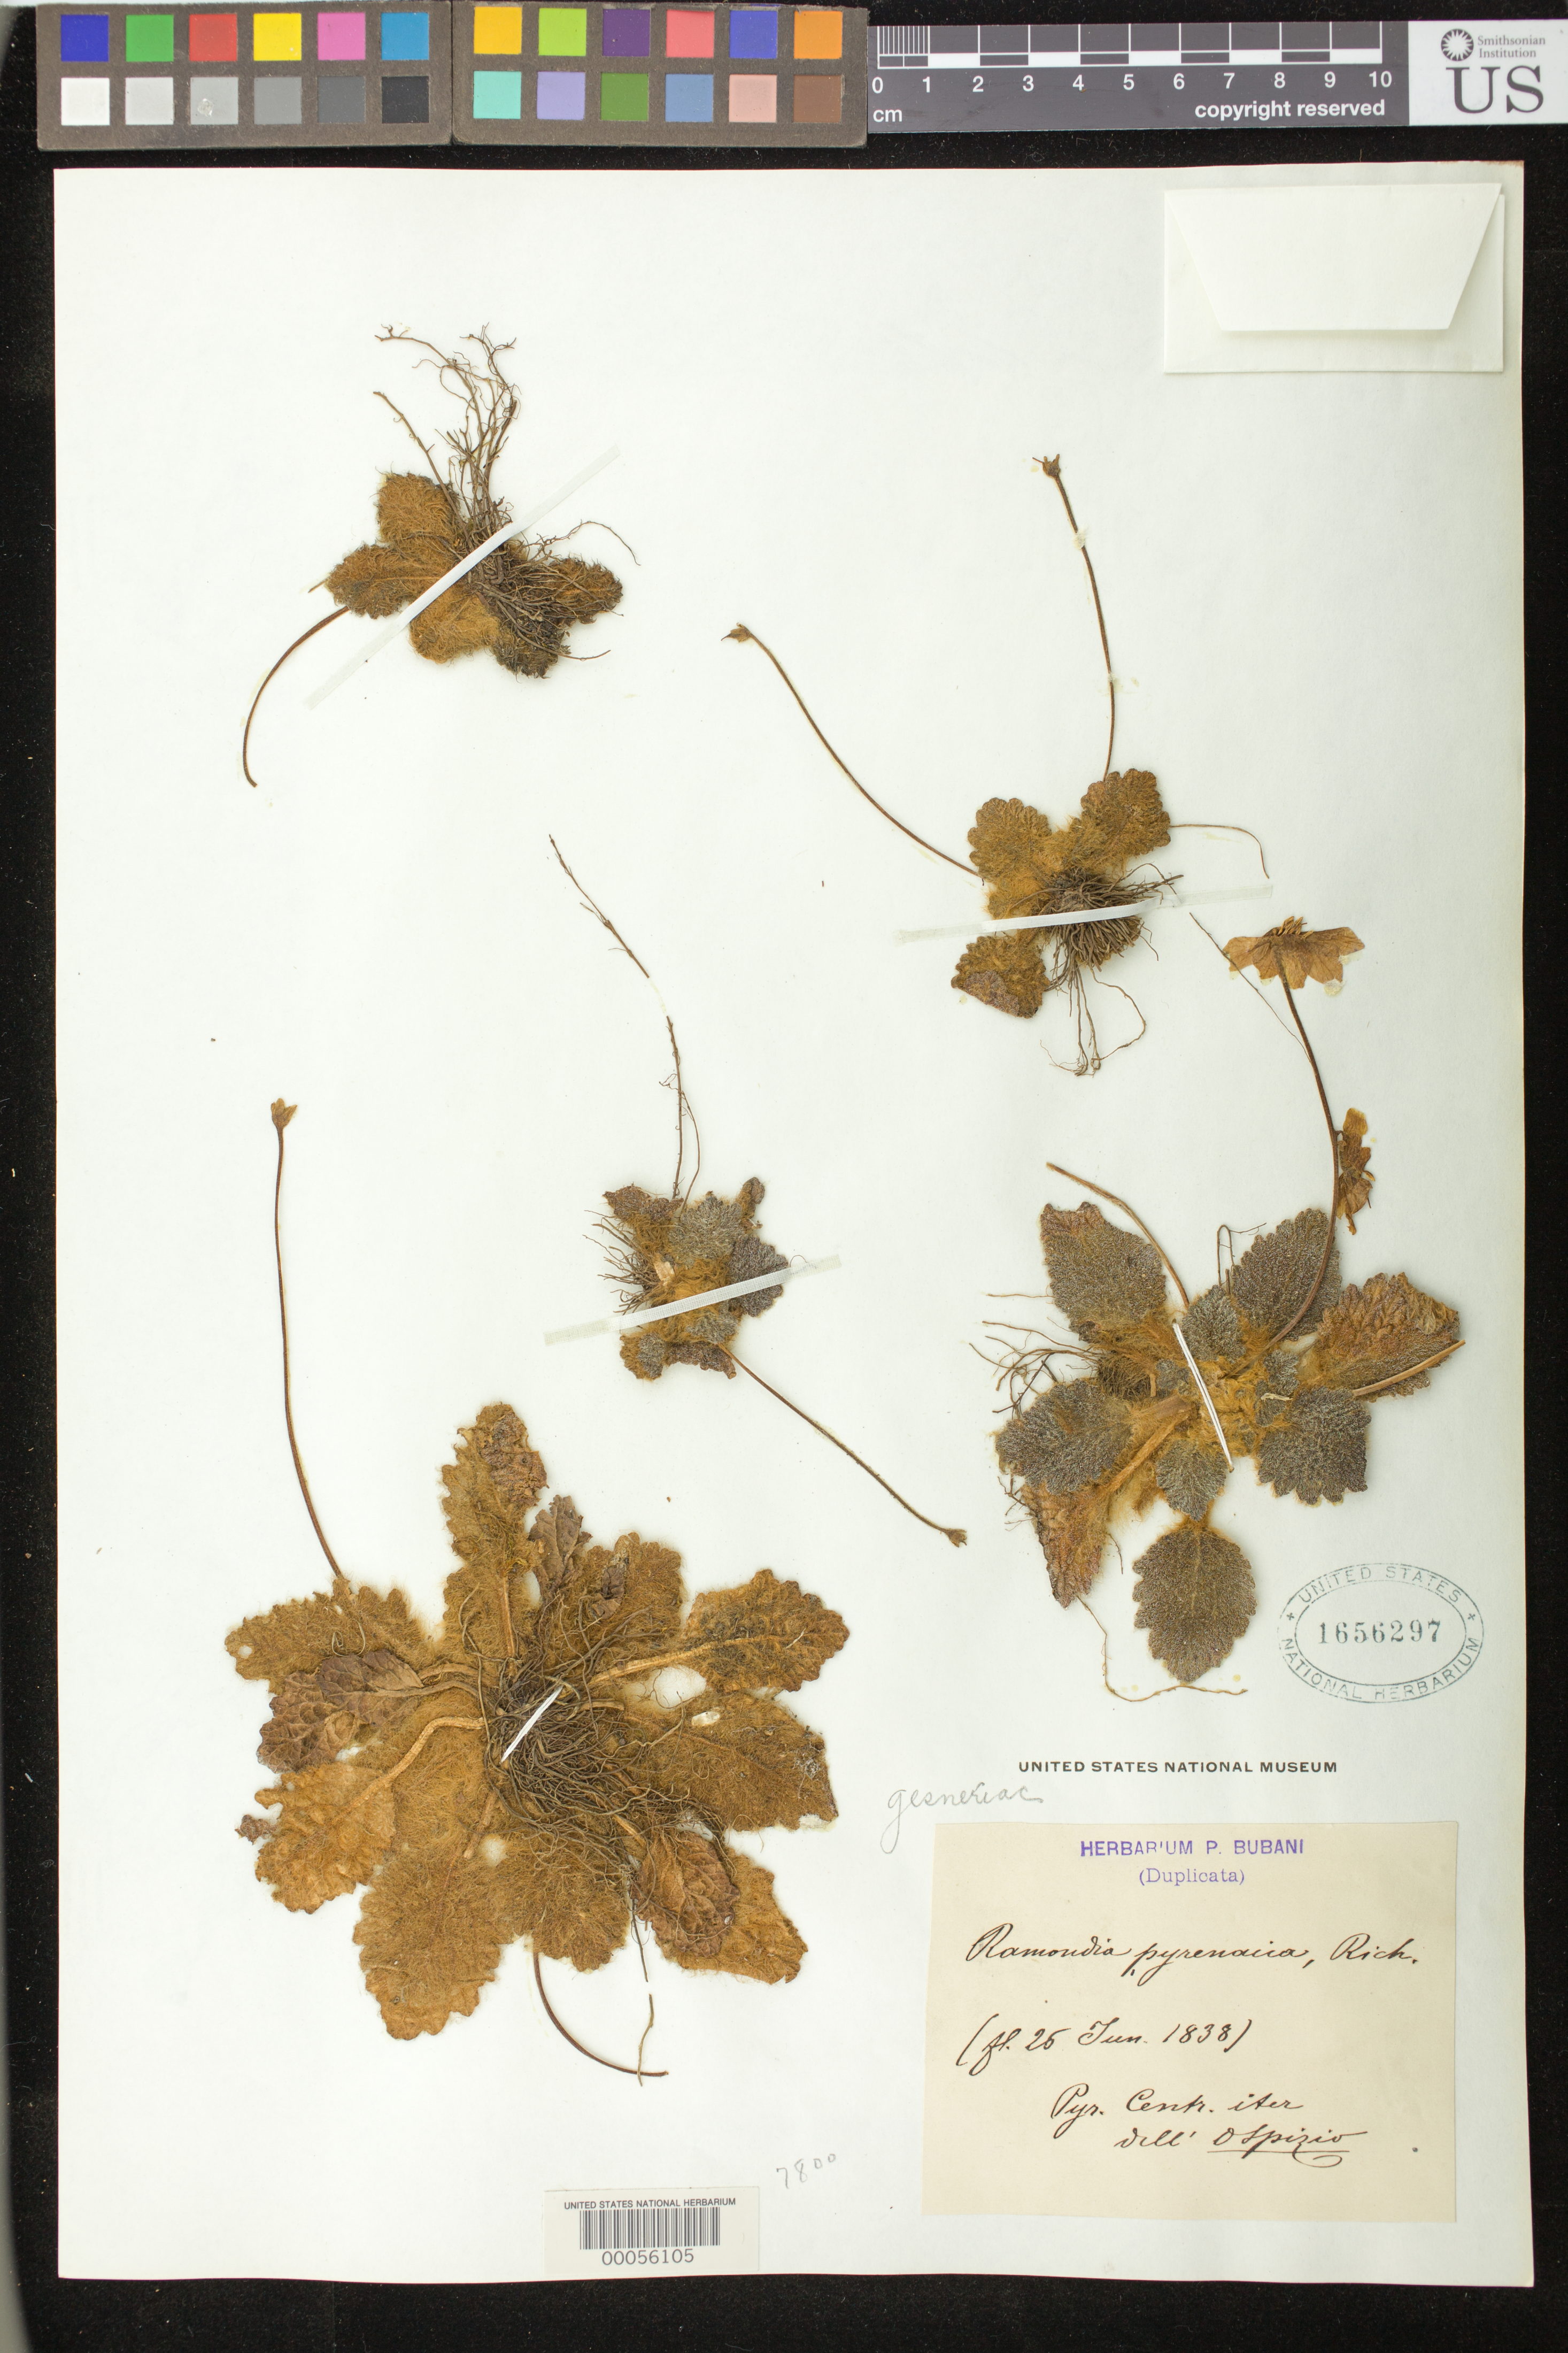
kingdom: Plantae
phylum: Tracheophyta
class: Magnoliopsida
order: Lamiales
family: Gesneriaceae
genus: Ramonda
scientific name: Ramonda pyrenaica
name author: Rich. ex Pers.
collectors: P. Bubani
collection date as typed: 26 Jun 1838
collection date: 1838-06-26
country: France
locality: Ospizio, central Pyrénées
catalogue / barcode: US 1656297